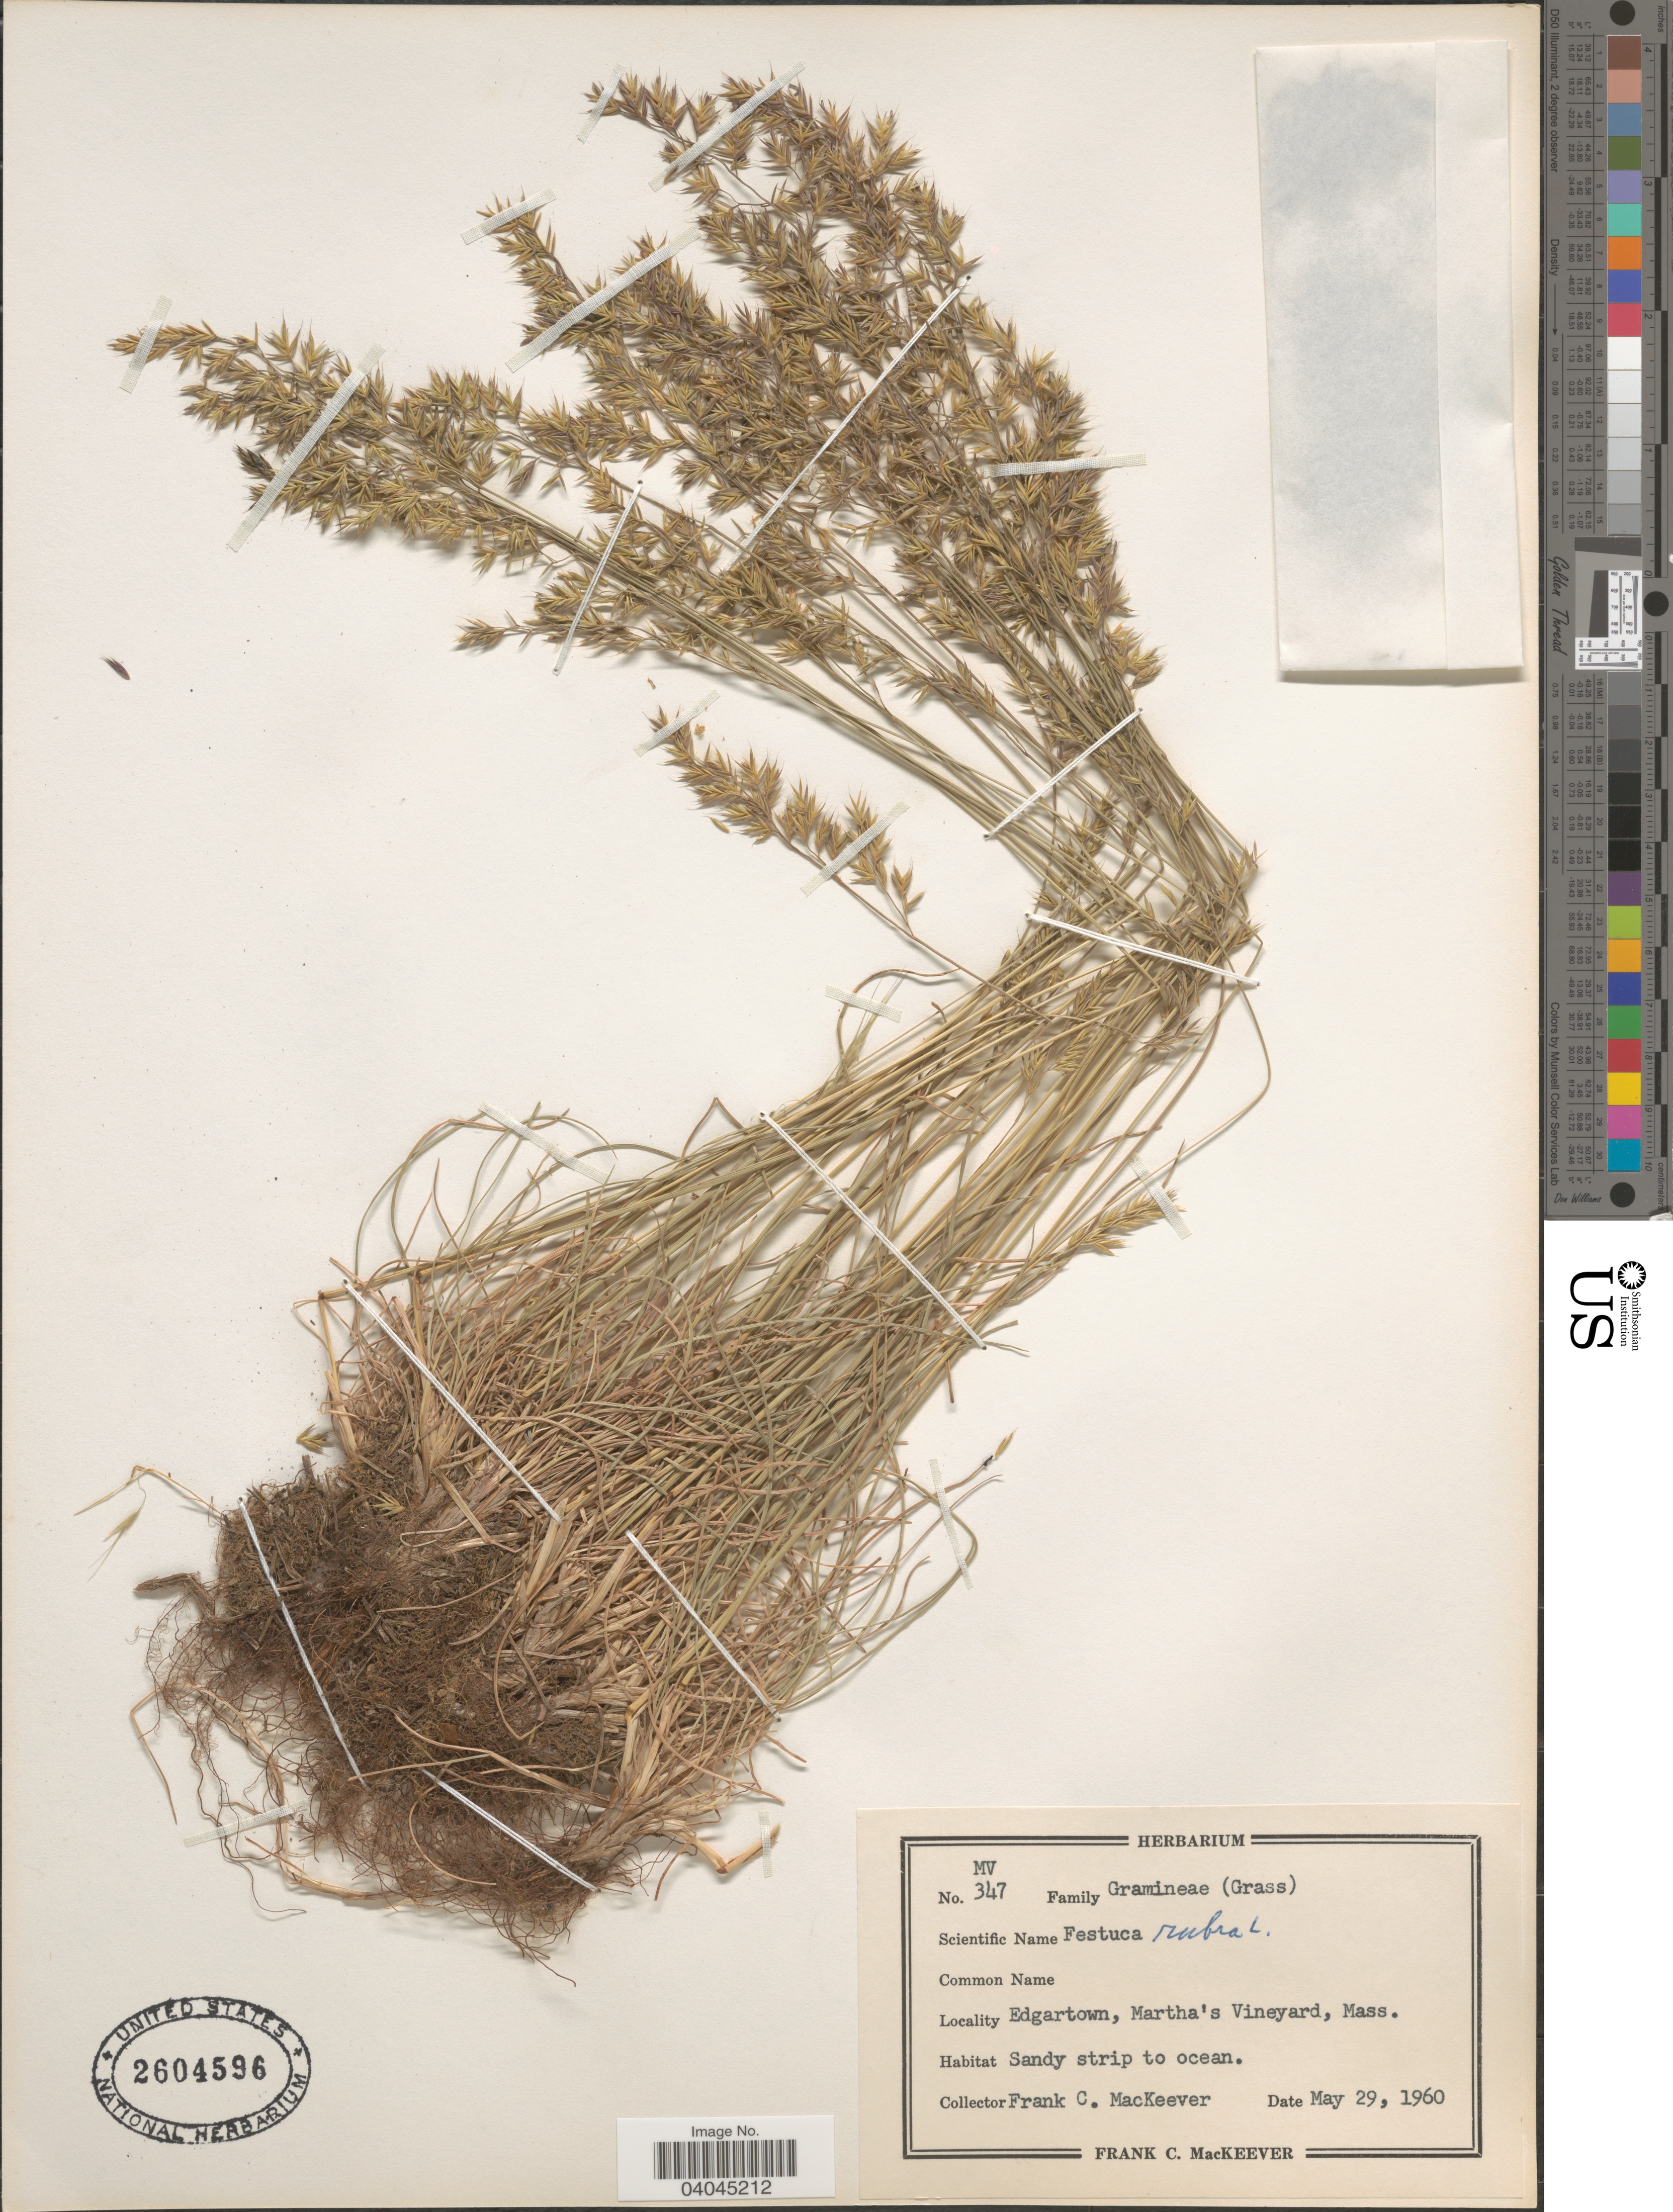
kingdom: Plantae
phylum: Tracheophyta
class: Liliopsida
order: Poales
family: Poaceae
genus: Festuca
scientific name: Festuca rubra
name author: L.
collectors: F. C. MacKeever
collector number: MV 347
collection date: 1960-05-29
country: United States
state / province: Massachusetts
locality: Edgartown, Martha's Vineyard.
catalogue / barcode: US 2604596